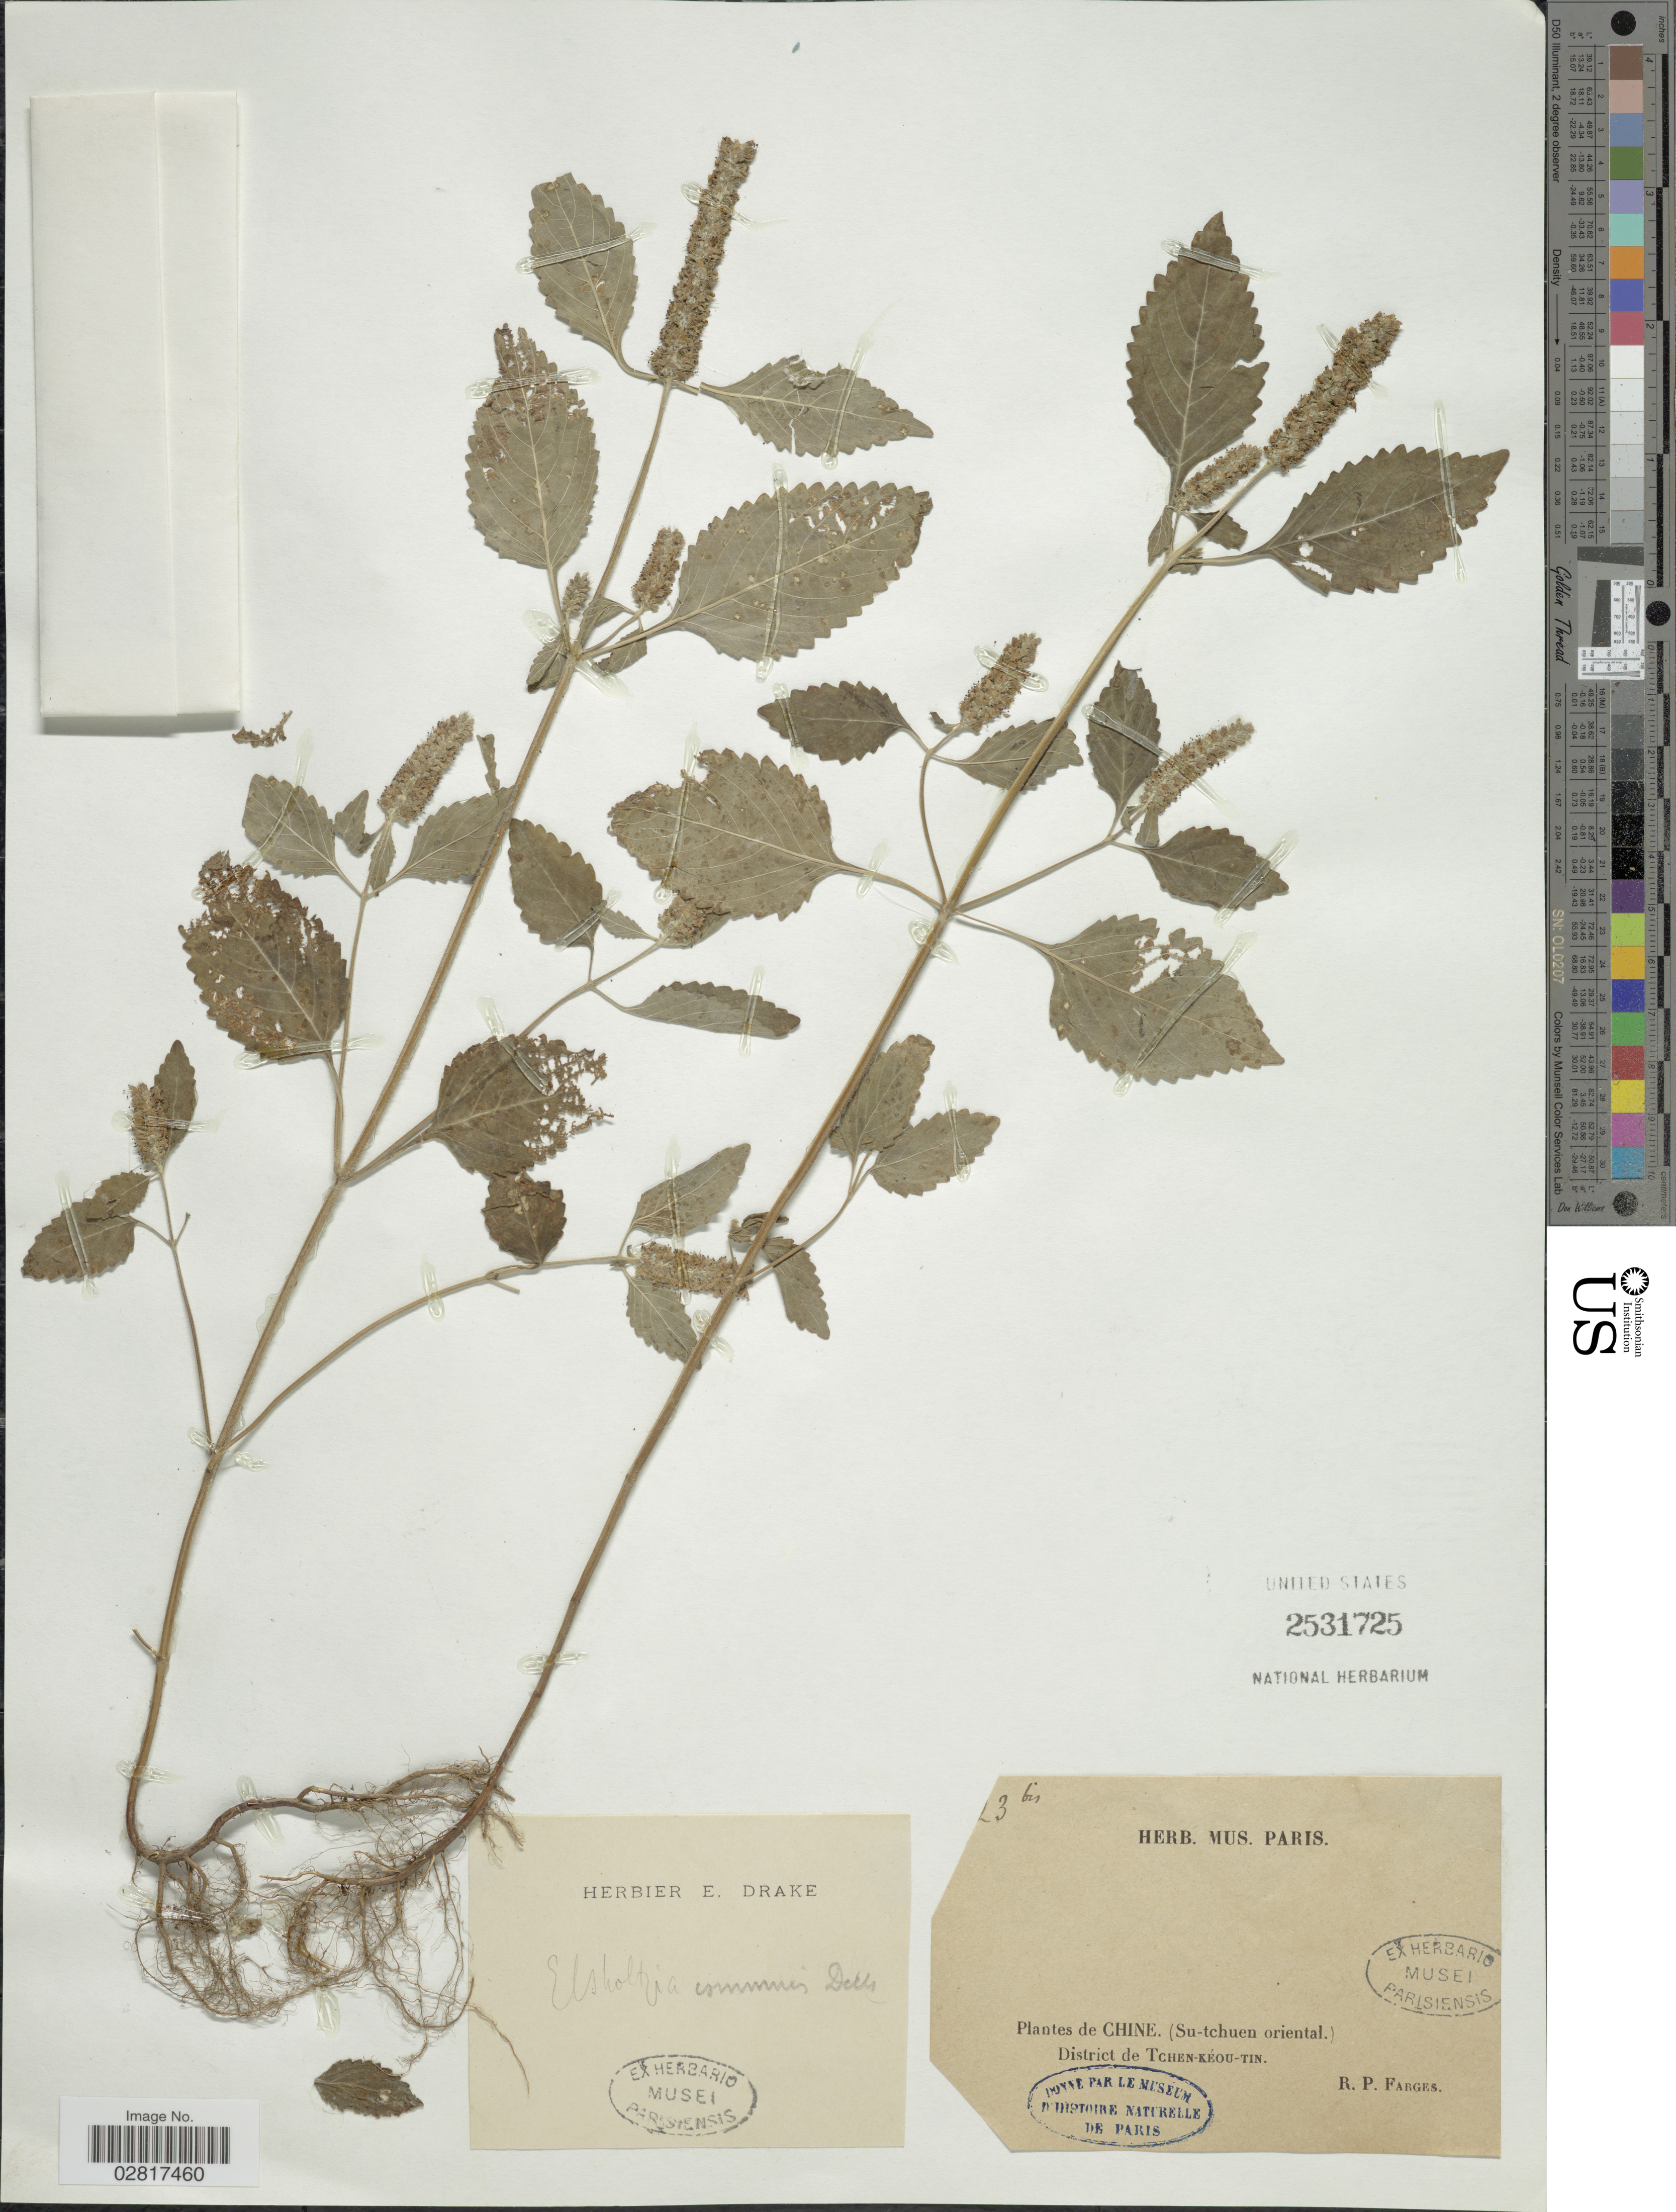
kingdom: Plantae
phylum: Tracheophyta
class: Magnoliopsida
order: Lamiales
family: Lamiaceae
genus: Elsholtzia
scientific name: Elsholtzia communis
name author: (Collett & Hemsl.) Diels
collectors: R. Farges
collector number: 23bis*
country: China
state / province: Sichuan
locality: (Su-tchuen oriental.), District de Tchen-Kéou-Tin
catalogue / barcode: US 2531725